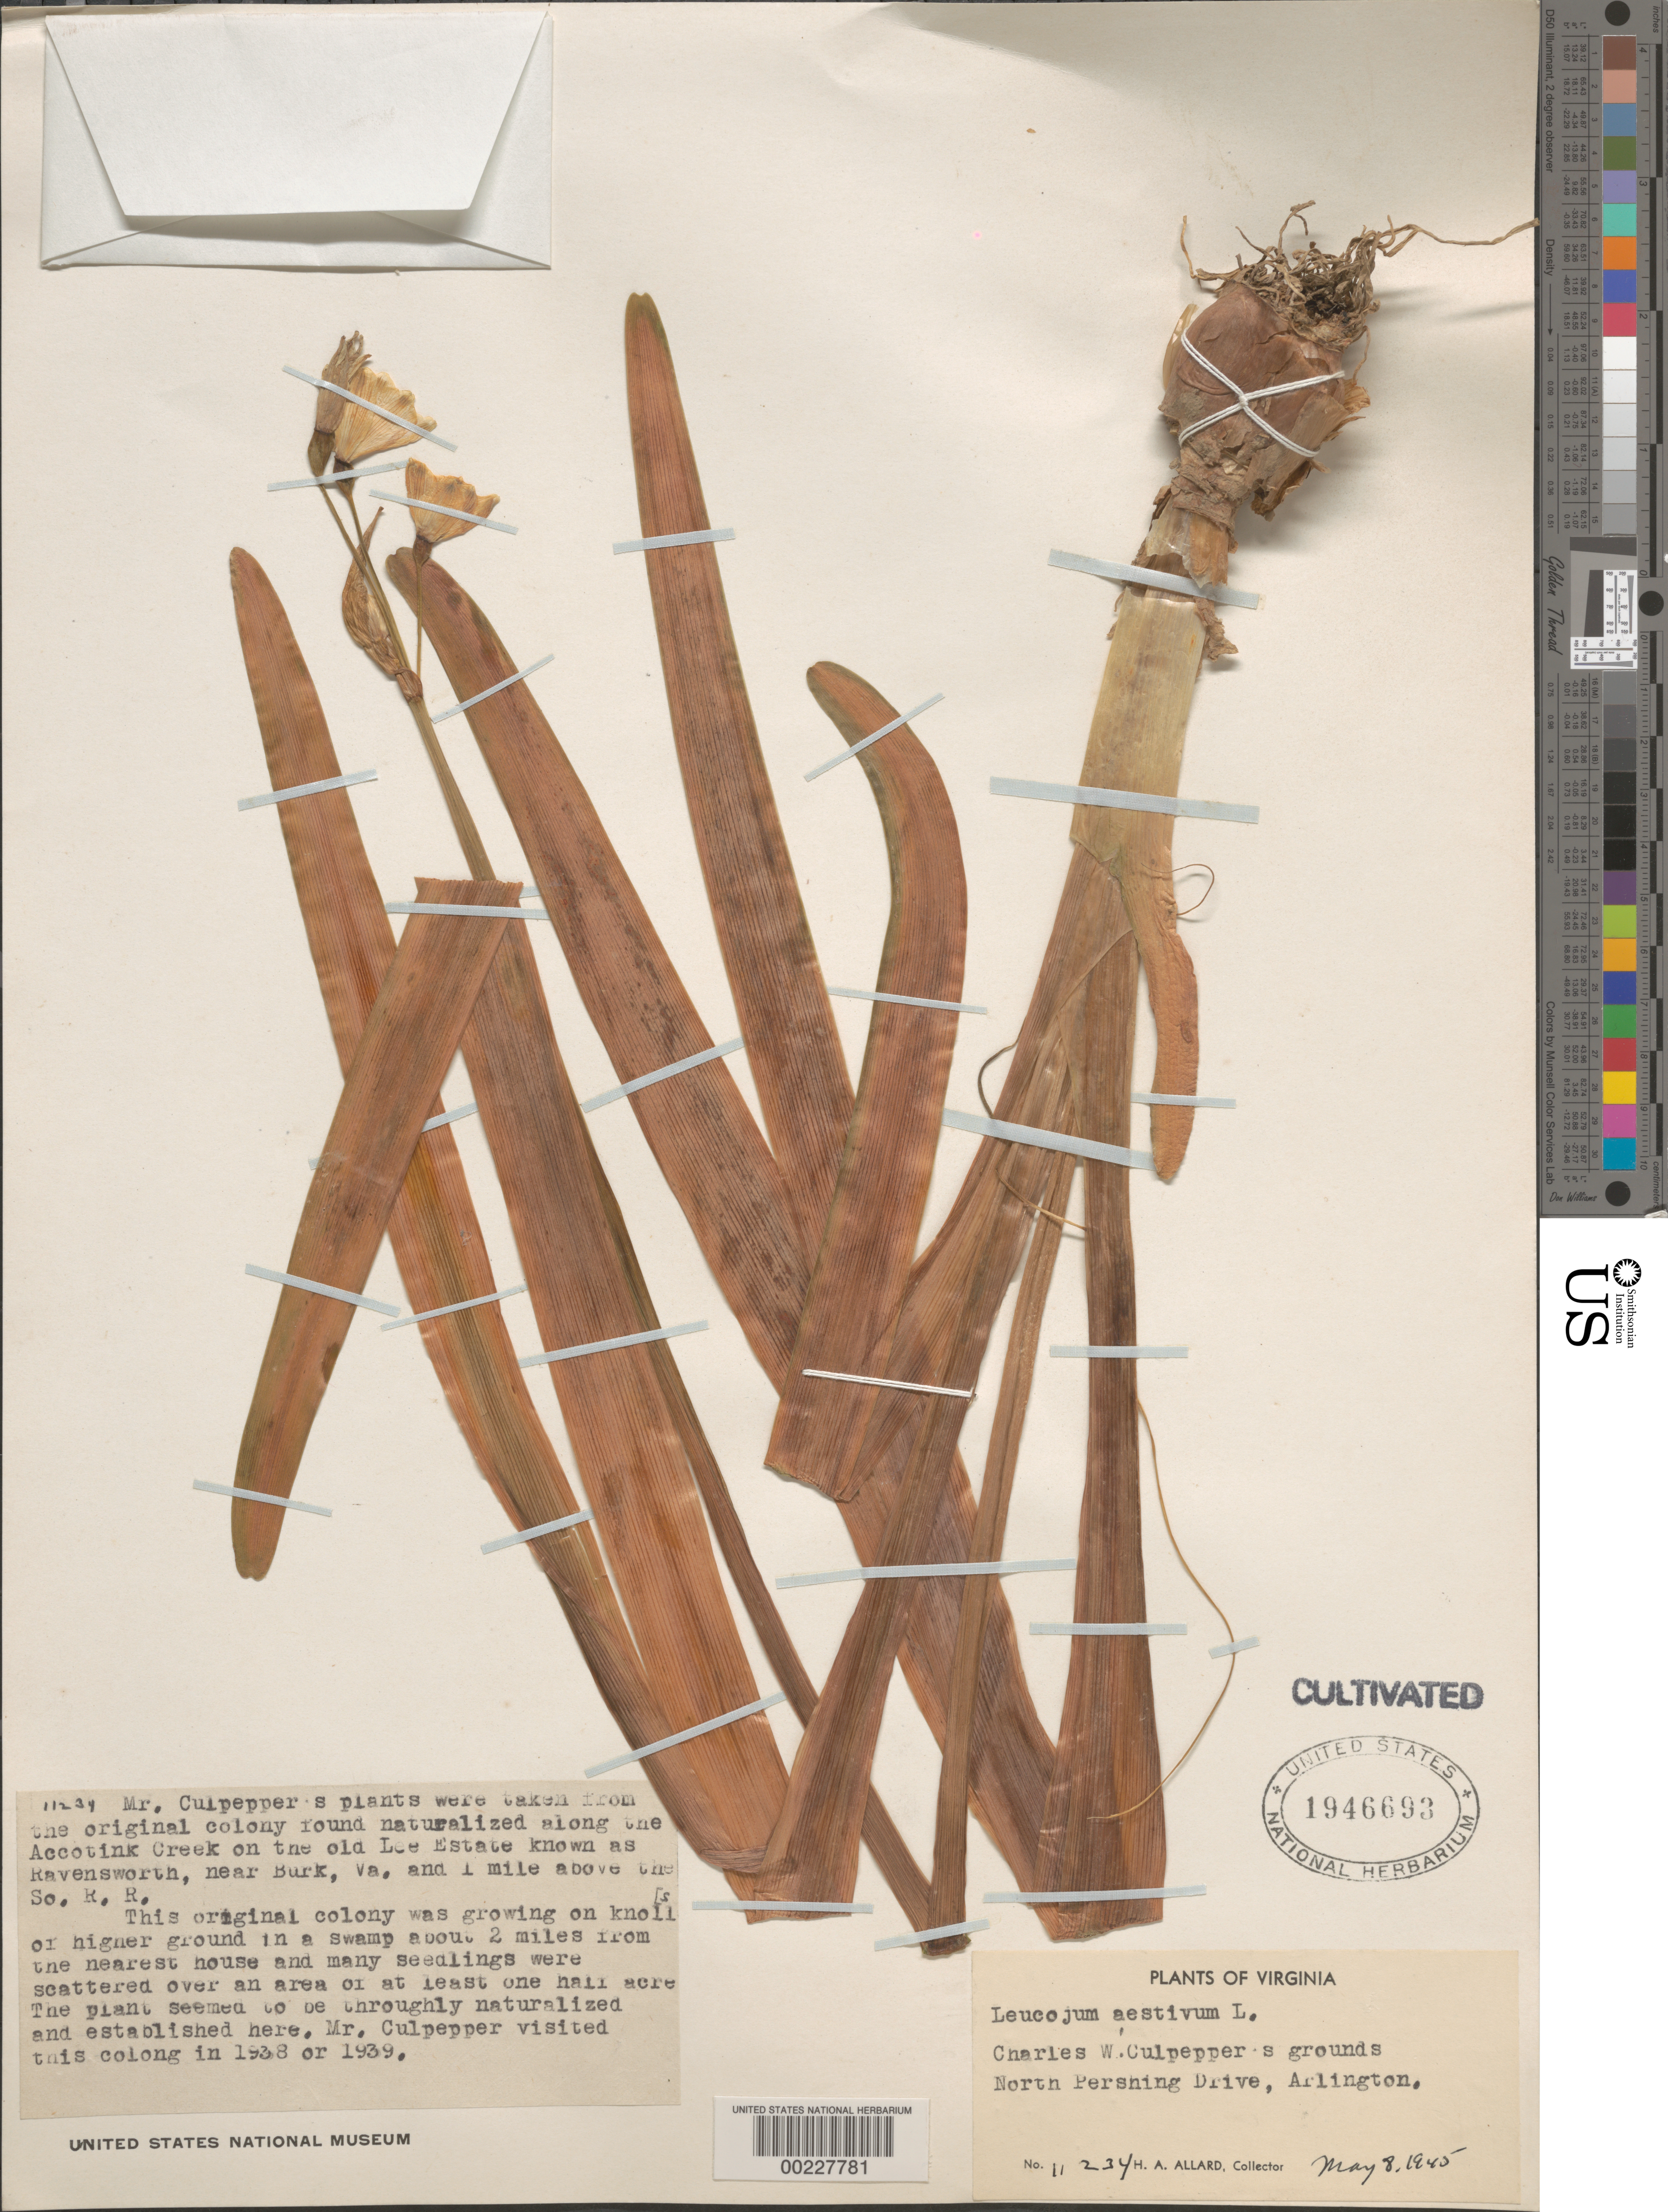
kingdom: Plantae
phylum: Tracheophyta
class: Liliopsida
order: Asparagales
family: Amaryllidaceae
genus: Leucojum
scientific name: Leucojum aestivum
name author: L.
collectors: H. A. Allard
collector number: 11234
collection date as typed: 08 May 1945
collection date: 1945-05-08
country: United States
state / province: Virginia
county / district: Arlington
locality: Arlington, north Pershing Dr, Charles W. Culpepper's grounds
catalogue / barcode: US 1946693